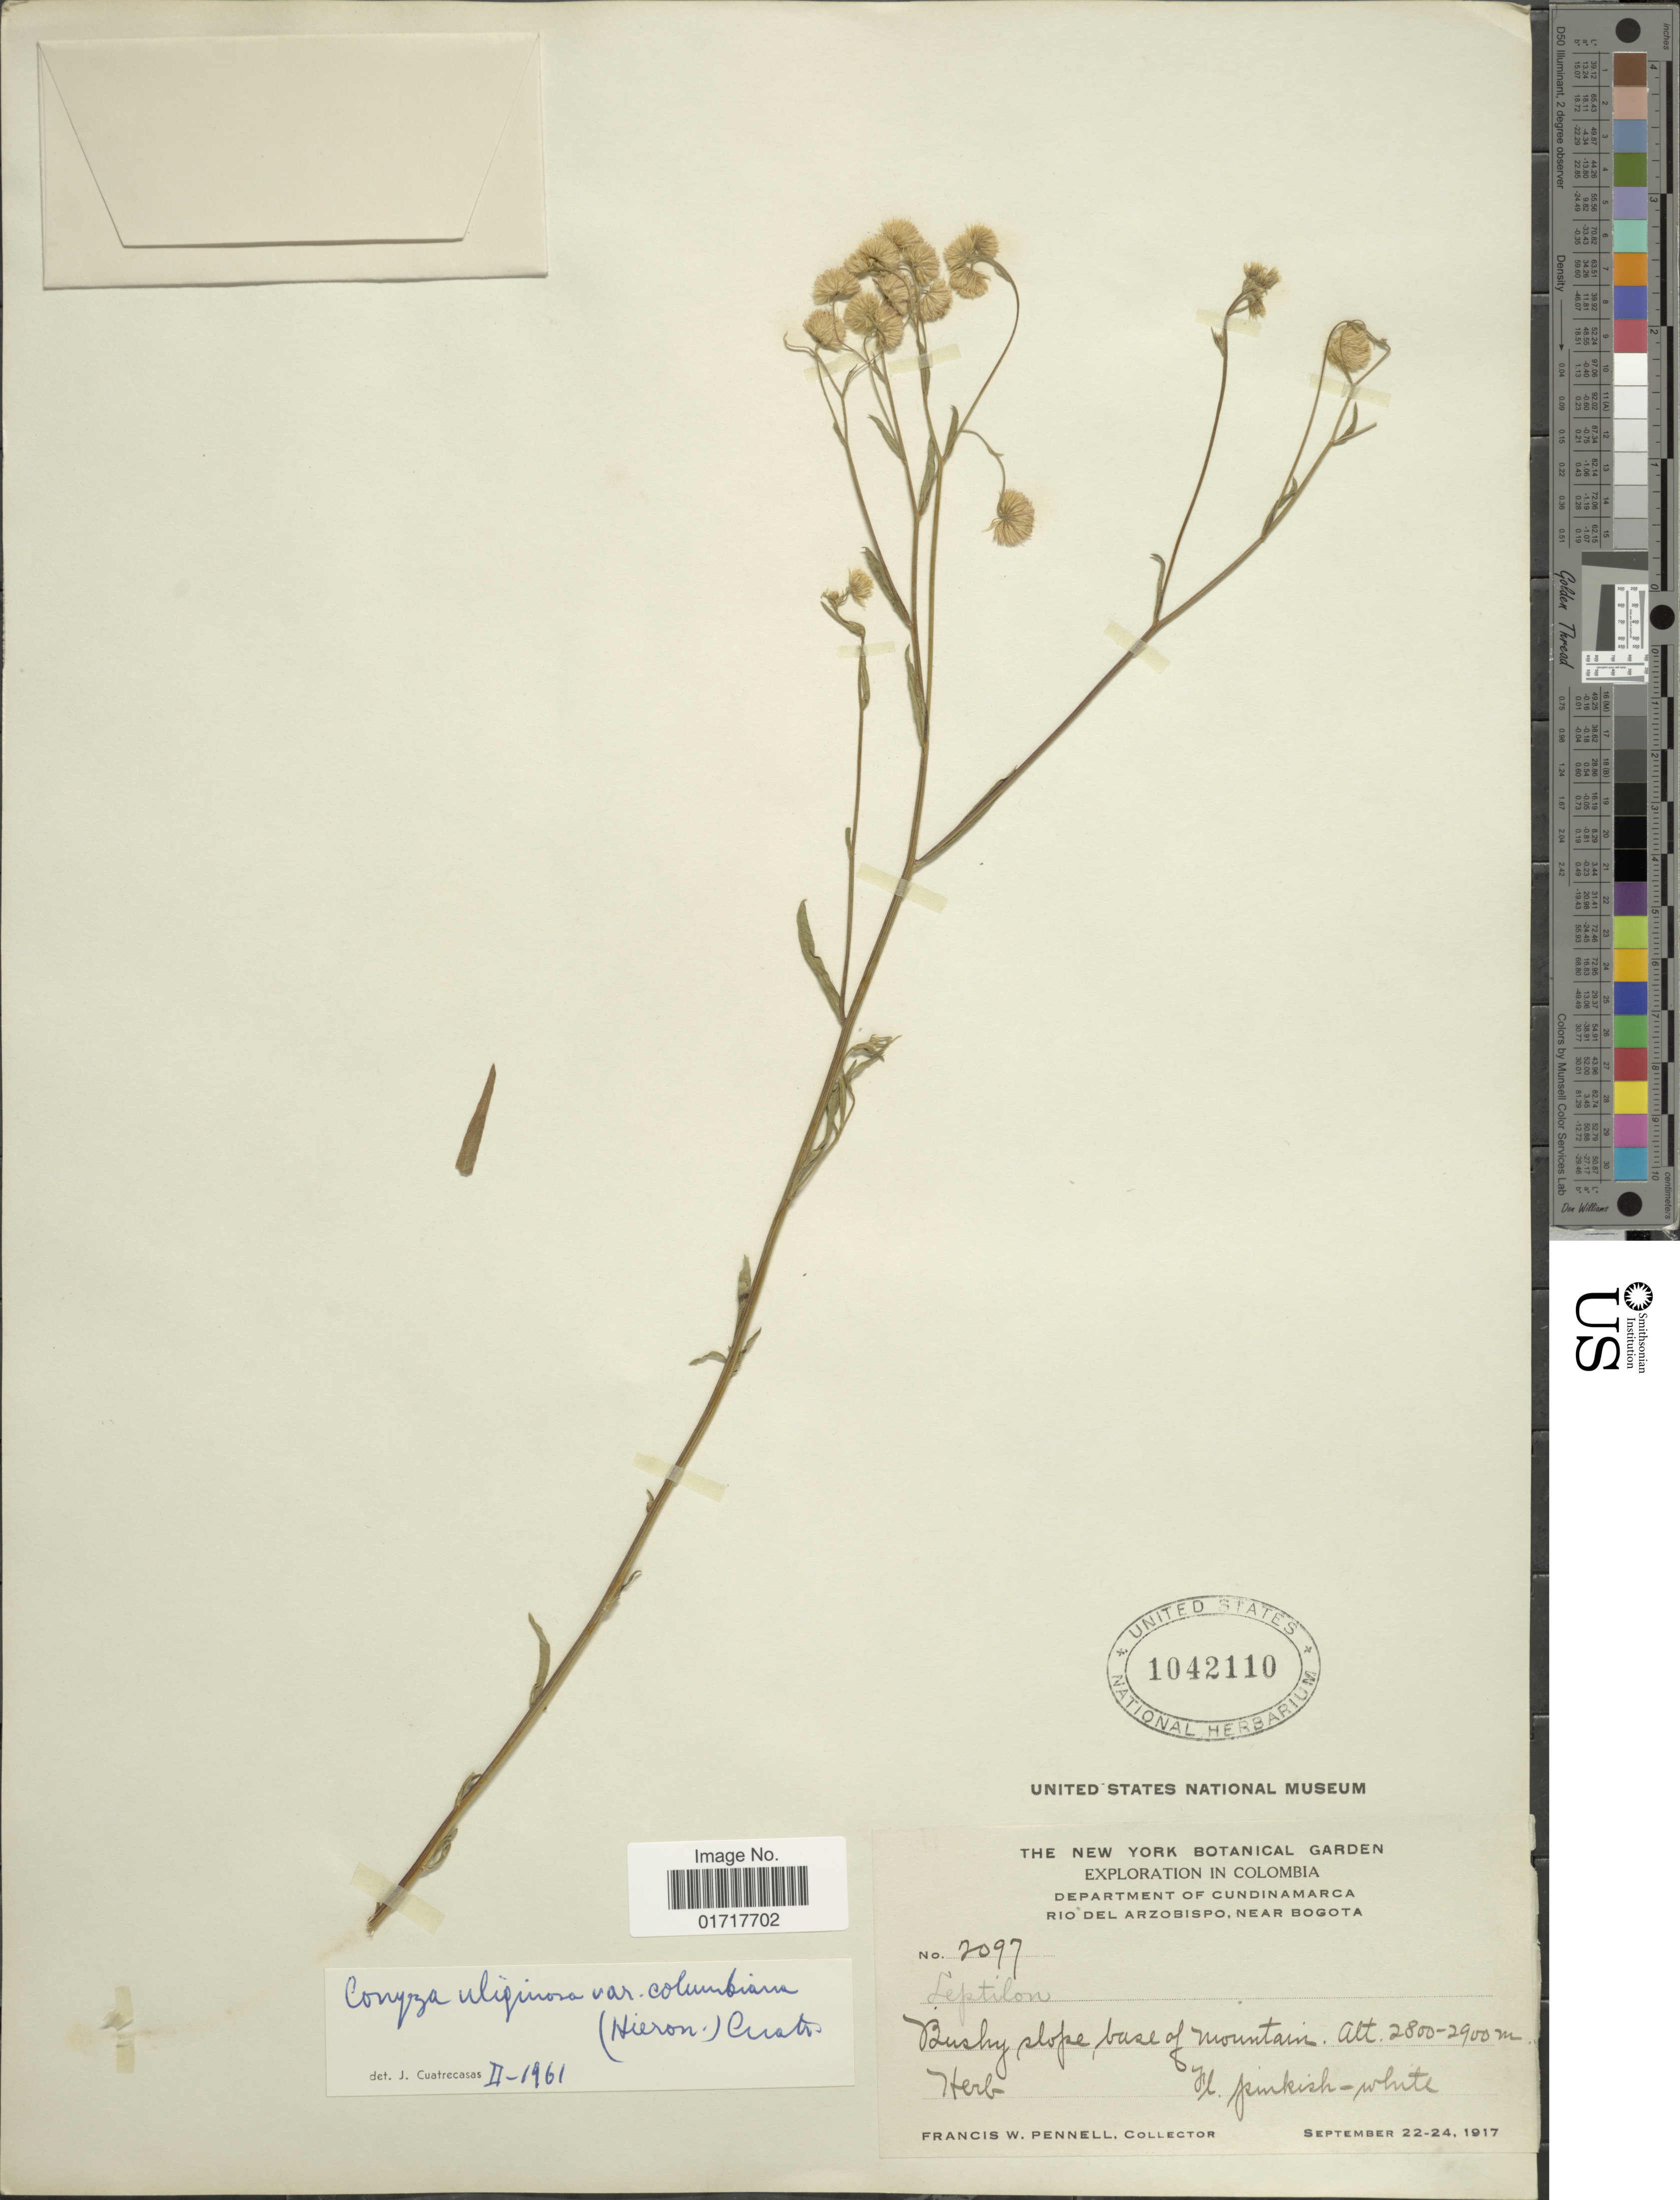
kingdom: Plantae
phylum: Tracheophyta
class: Magnoliopsida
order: Asterales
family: Asteraceae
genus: Conyza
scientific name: Conyza uliginosa var. colimbiana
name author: (Hieron.) Cuatrec.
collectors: F. W. Pennell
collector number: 2097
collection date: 1917-09-22/1917-09-24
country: Colombia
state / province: Cundinamarca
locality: Department of Cundinamarca , Rio del Arzobispo, near Bogota.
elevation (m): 2800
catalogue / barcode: US 1042110